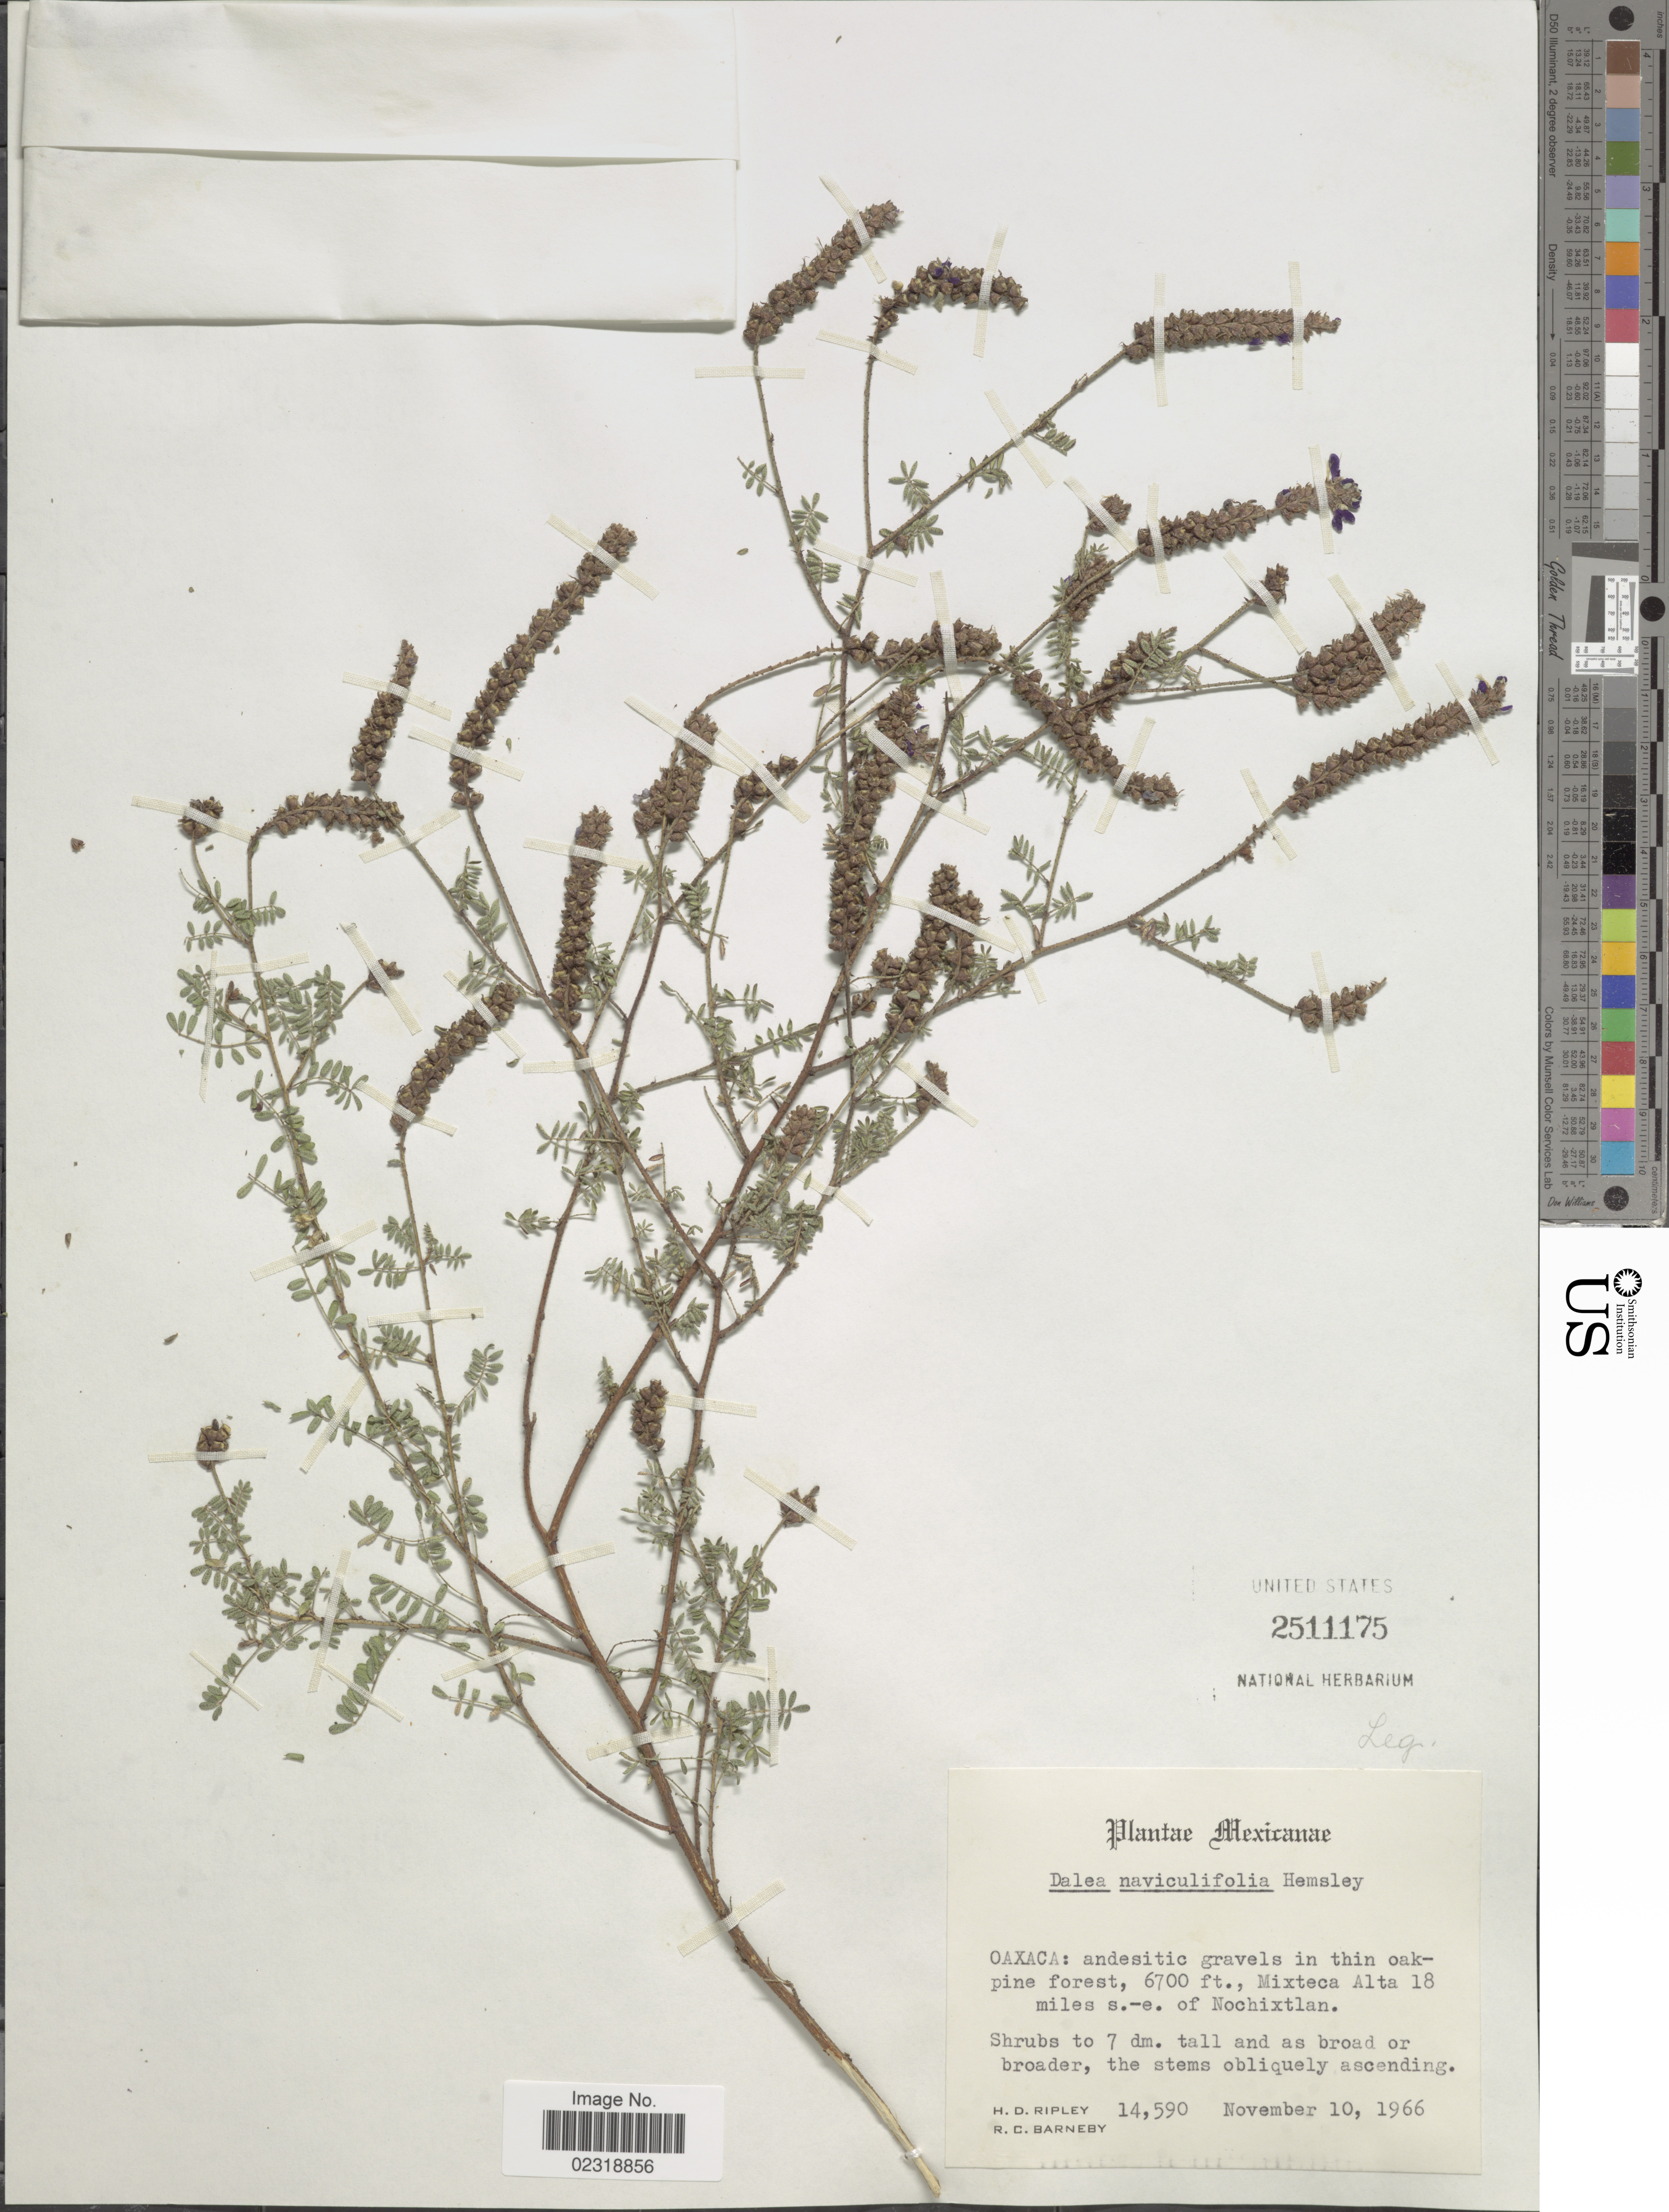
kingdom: Plantae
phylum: Tracheophyta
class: Magnoliopsida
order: Fabales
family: Fabaceae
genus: Dalea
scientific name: Dalea naviculifolia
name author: Hemsl.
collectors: H. Ripley & R. C. Barneby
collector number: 14590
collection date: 1966-11-10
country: Mexico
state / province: Oaxaca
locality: Andesite gravels, Mixteca Alta 18 miles s.e. of Nochixtlan.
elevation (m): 2042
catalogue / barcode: US 2511175